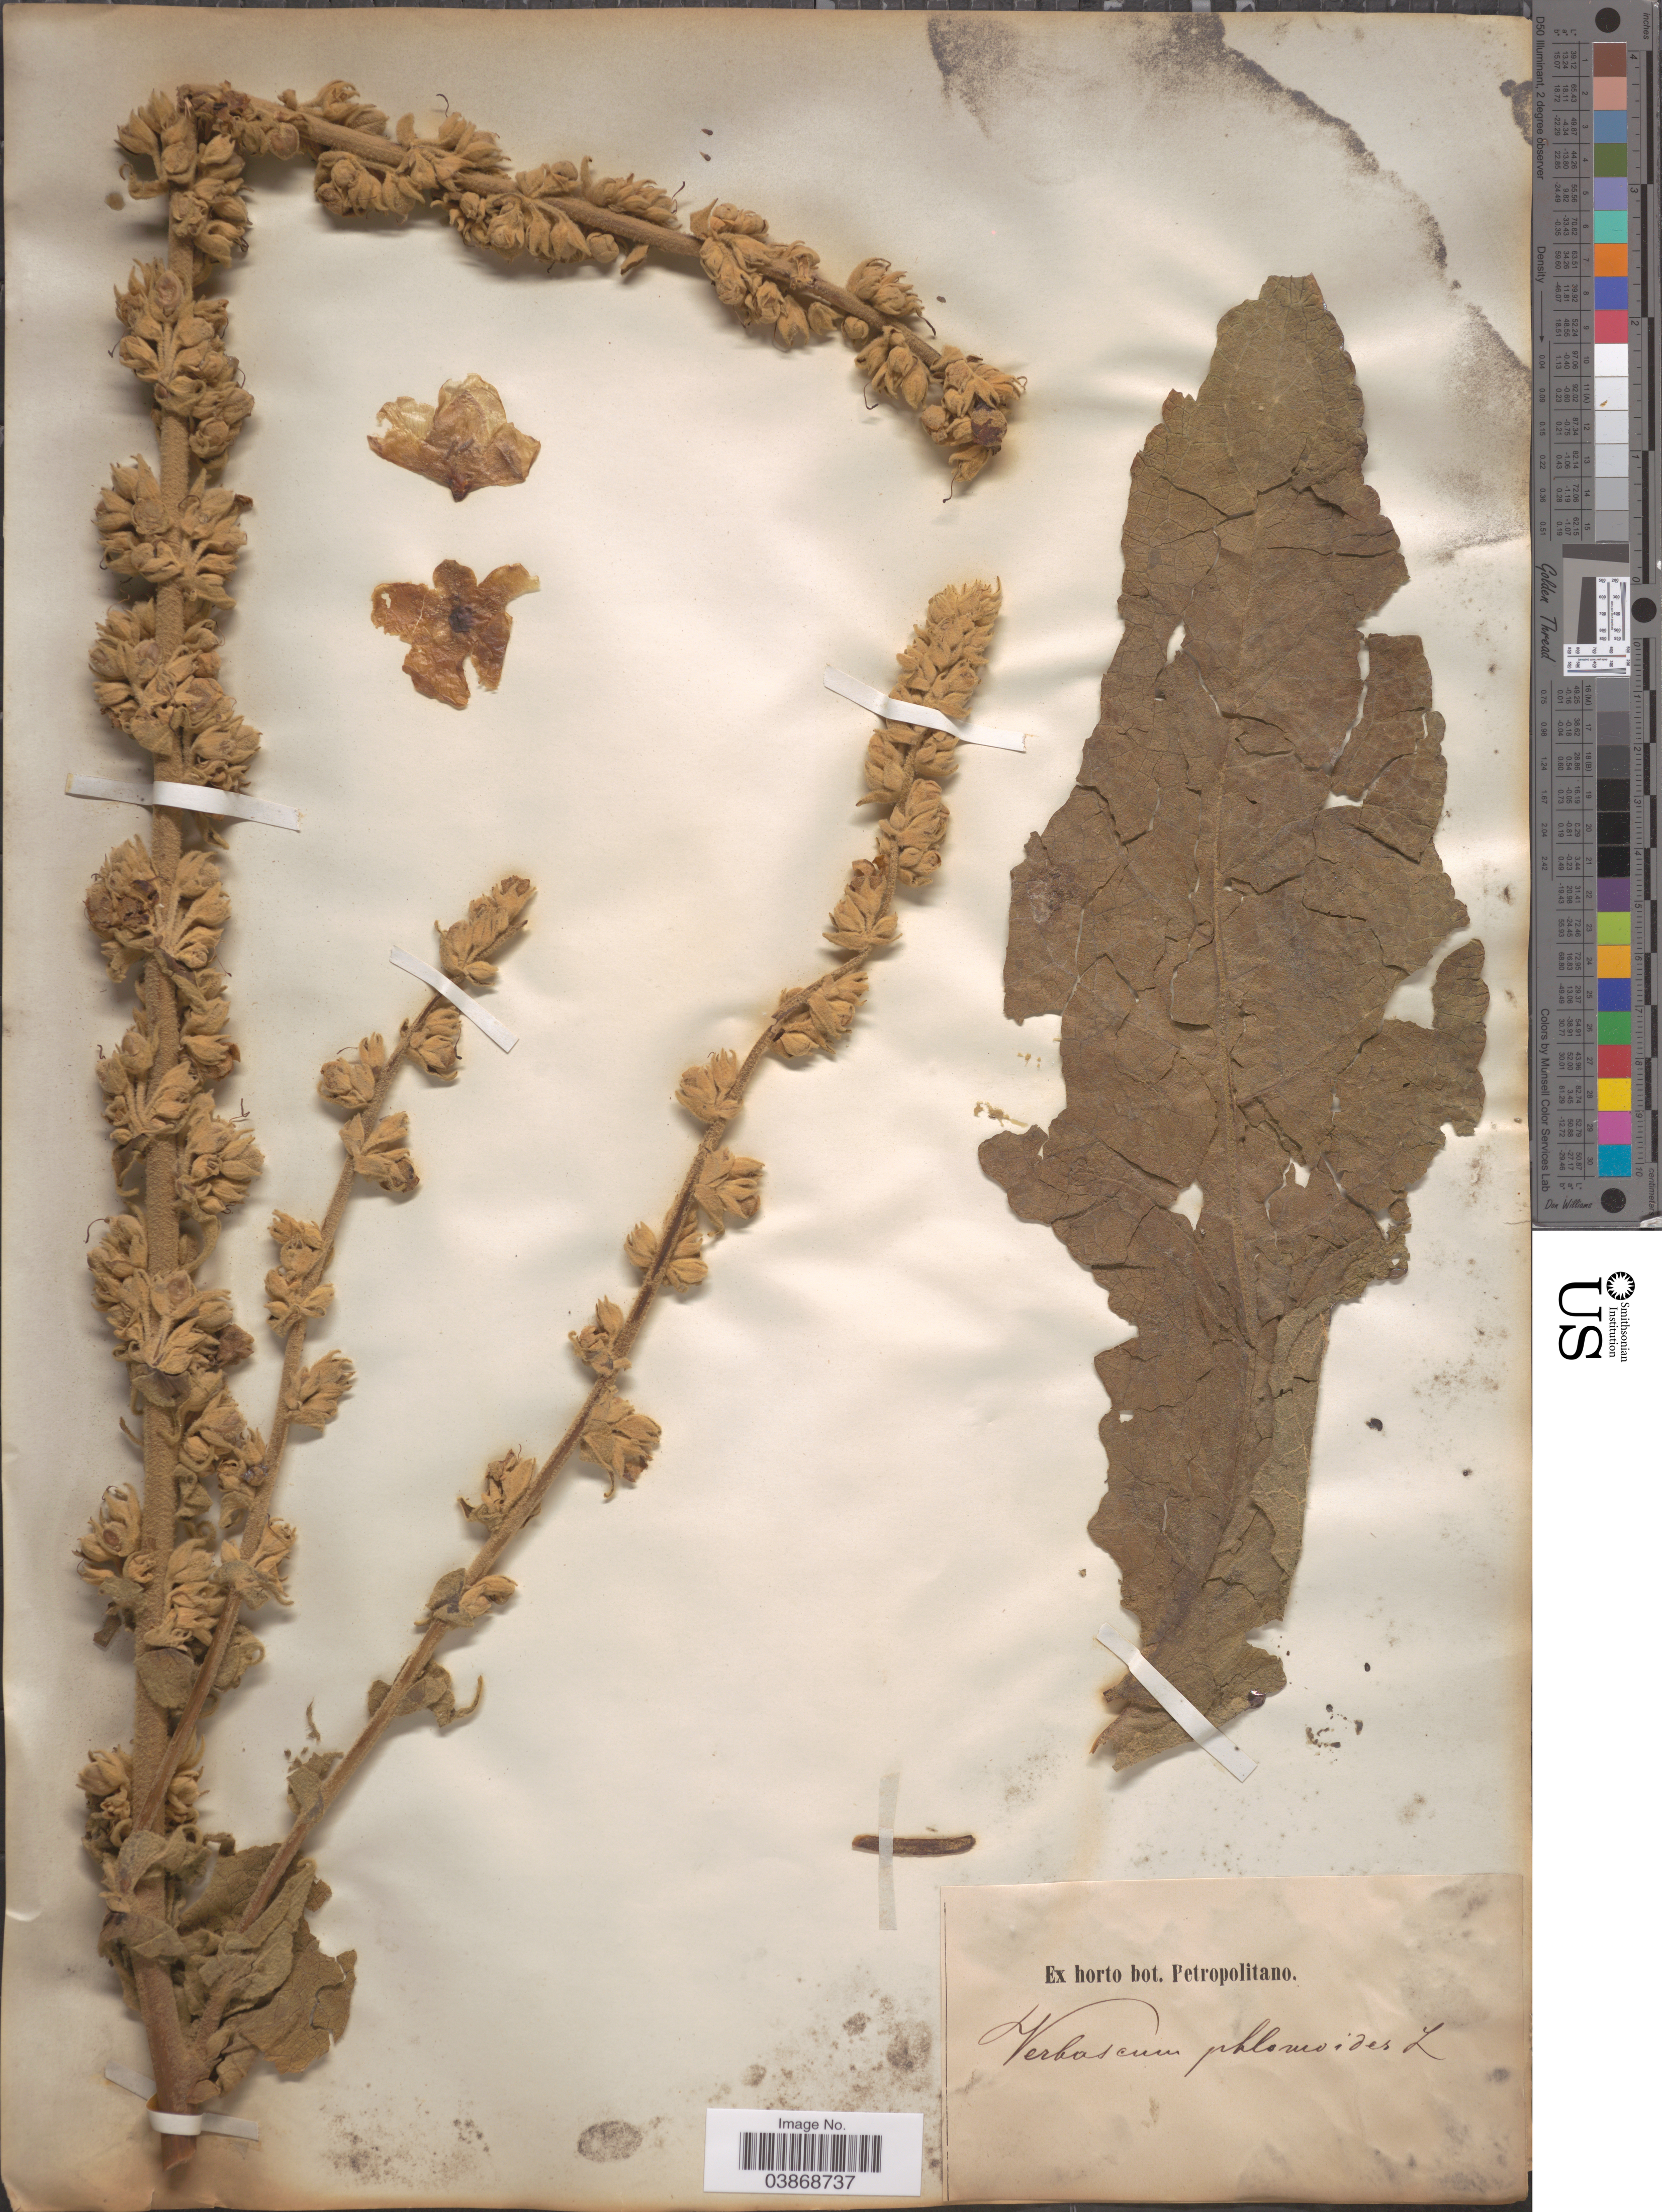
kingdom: Plantae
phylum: Tracheophyta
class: Magnoliopsida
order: Lamiales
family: Scrophulariaceae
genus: Verbascum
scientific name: Verbascum phlomoides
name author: L.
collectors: ex Horto Bot. Petropolitano